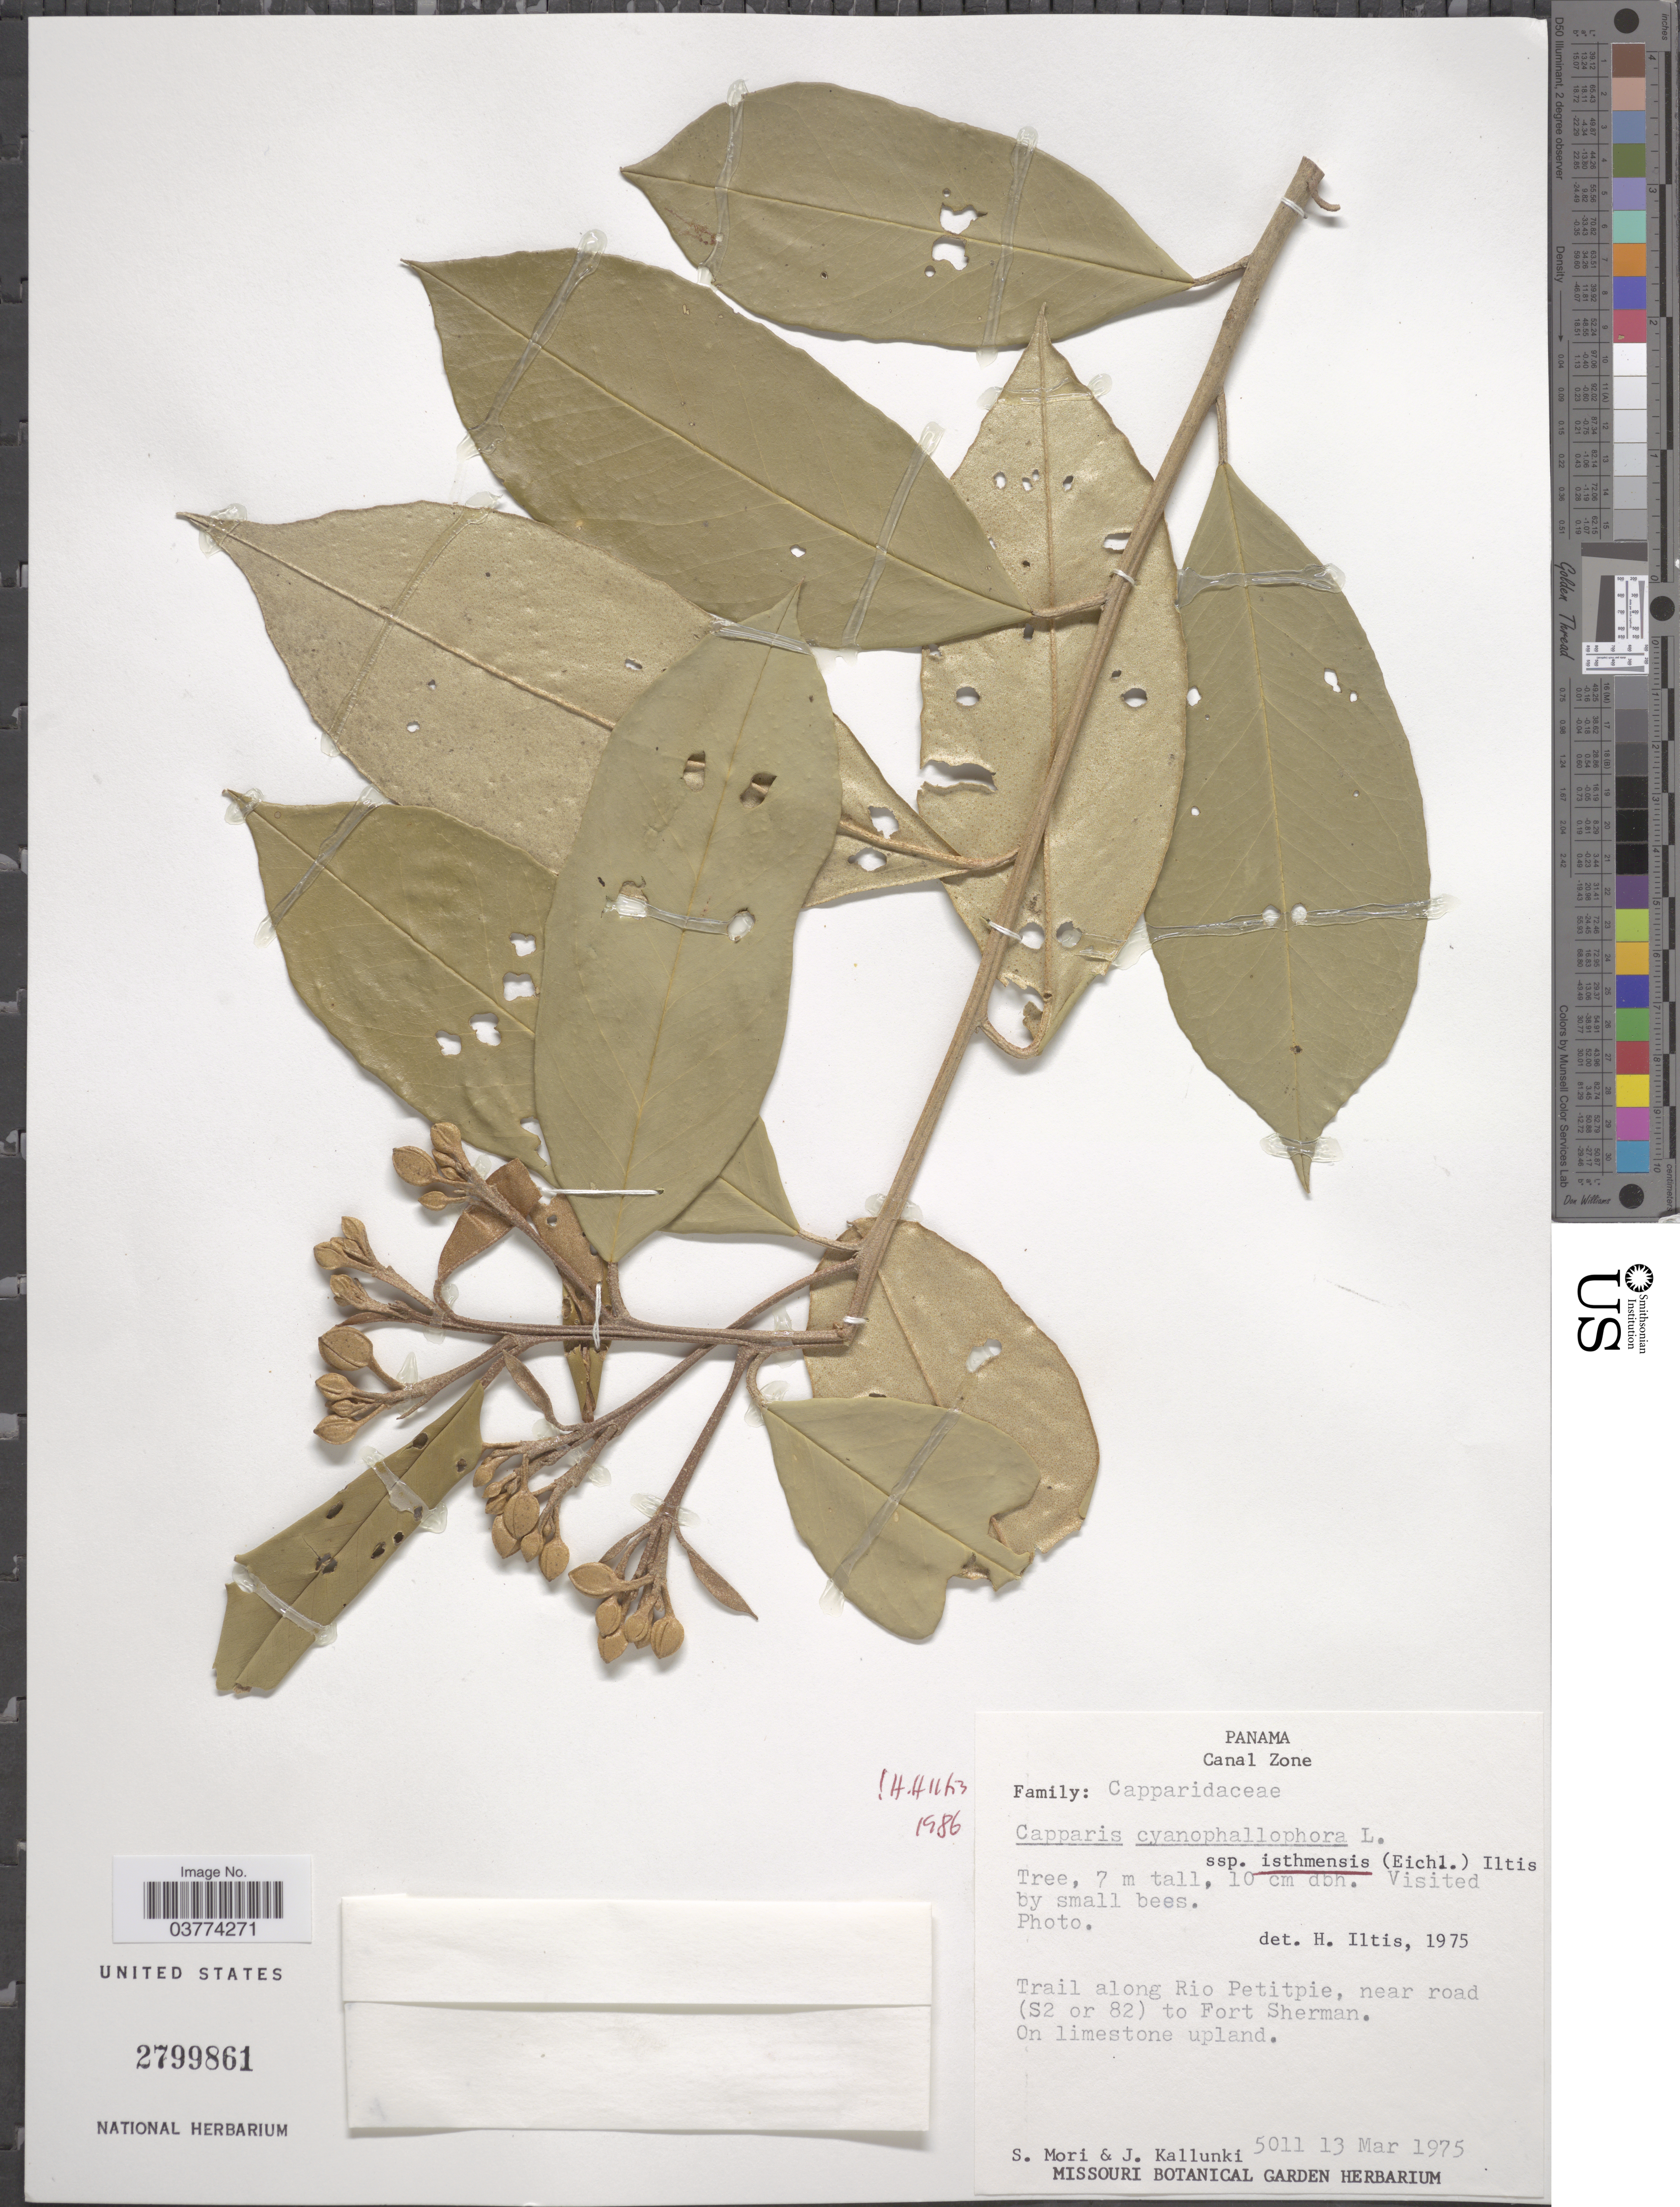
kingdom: Plantae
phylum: Tracheophyta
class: Magnoliopsida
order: Brassicales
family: Capparaceae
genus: Quadrella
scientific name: Quadrella isthmensis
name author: (Eichler) Hutch.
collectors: S. Mori & J. Kallunki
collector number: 5011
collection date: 1975-03-13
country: Panama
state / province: Colón / Panamá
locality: Canal Zone. Trail along Rio Petitpie, near road (S2 or 82) to Fort Sherman.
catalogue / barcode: US 2799861